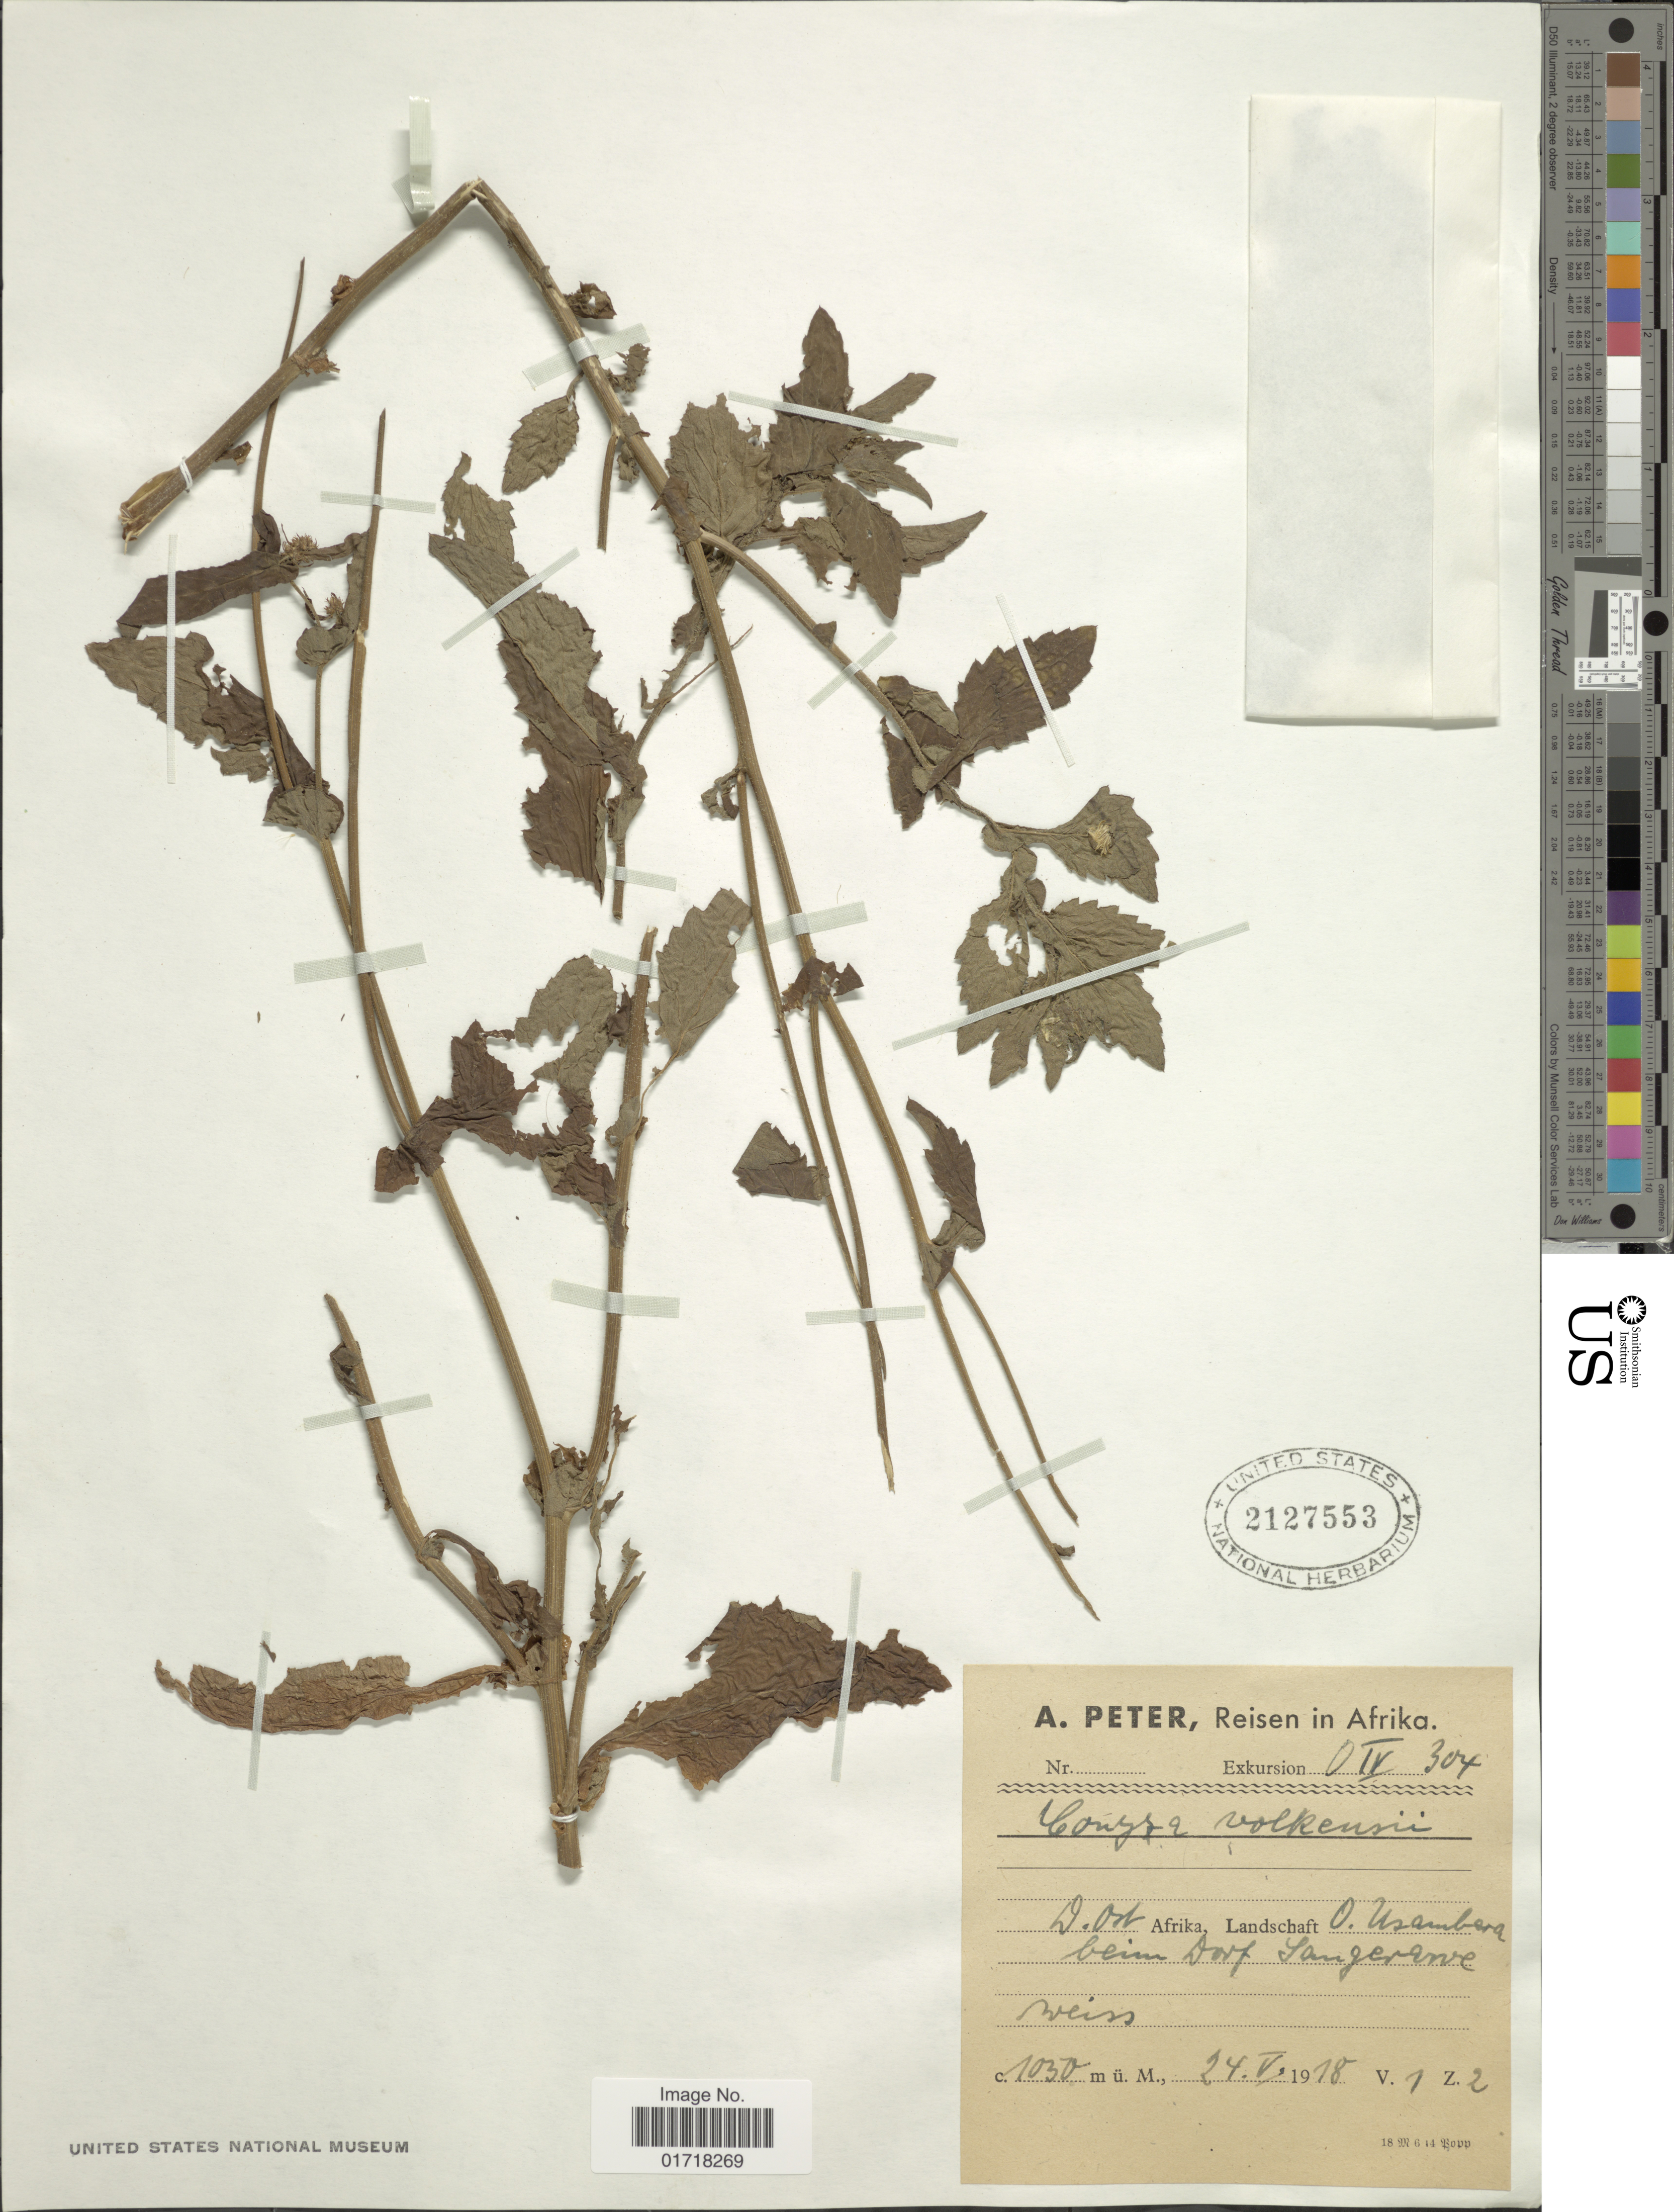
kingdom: Plantae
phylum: Tracheophyta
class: Magnoliopsida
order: Asterales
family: Asteraceae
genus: Conyza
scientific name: Conyza volkensii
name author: C.D. Adams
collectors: A. Peter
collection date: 1918-05-24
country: Tanzania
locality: O. Usambara beim Dorf San Gerarde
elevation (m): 1030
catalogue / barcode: US 2127553